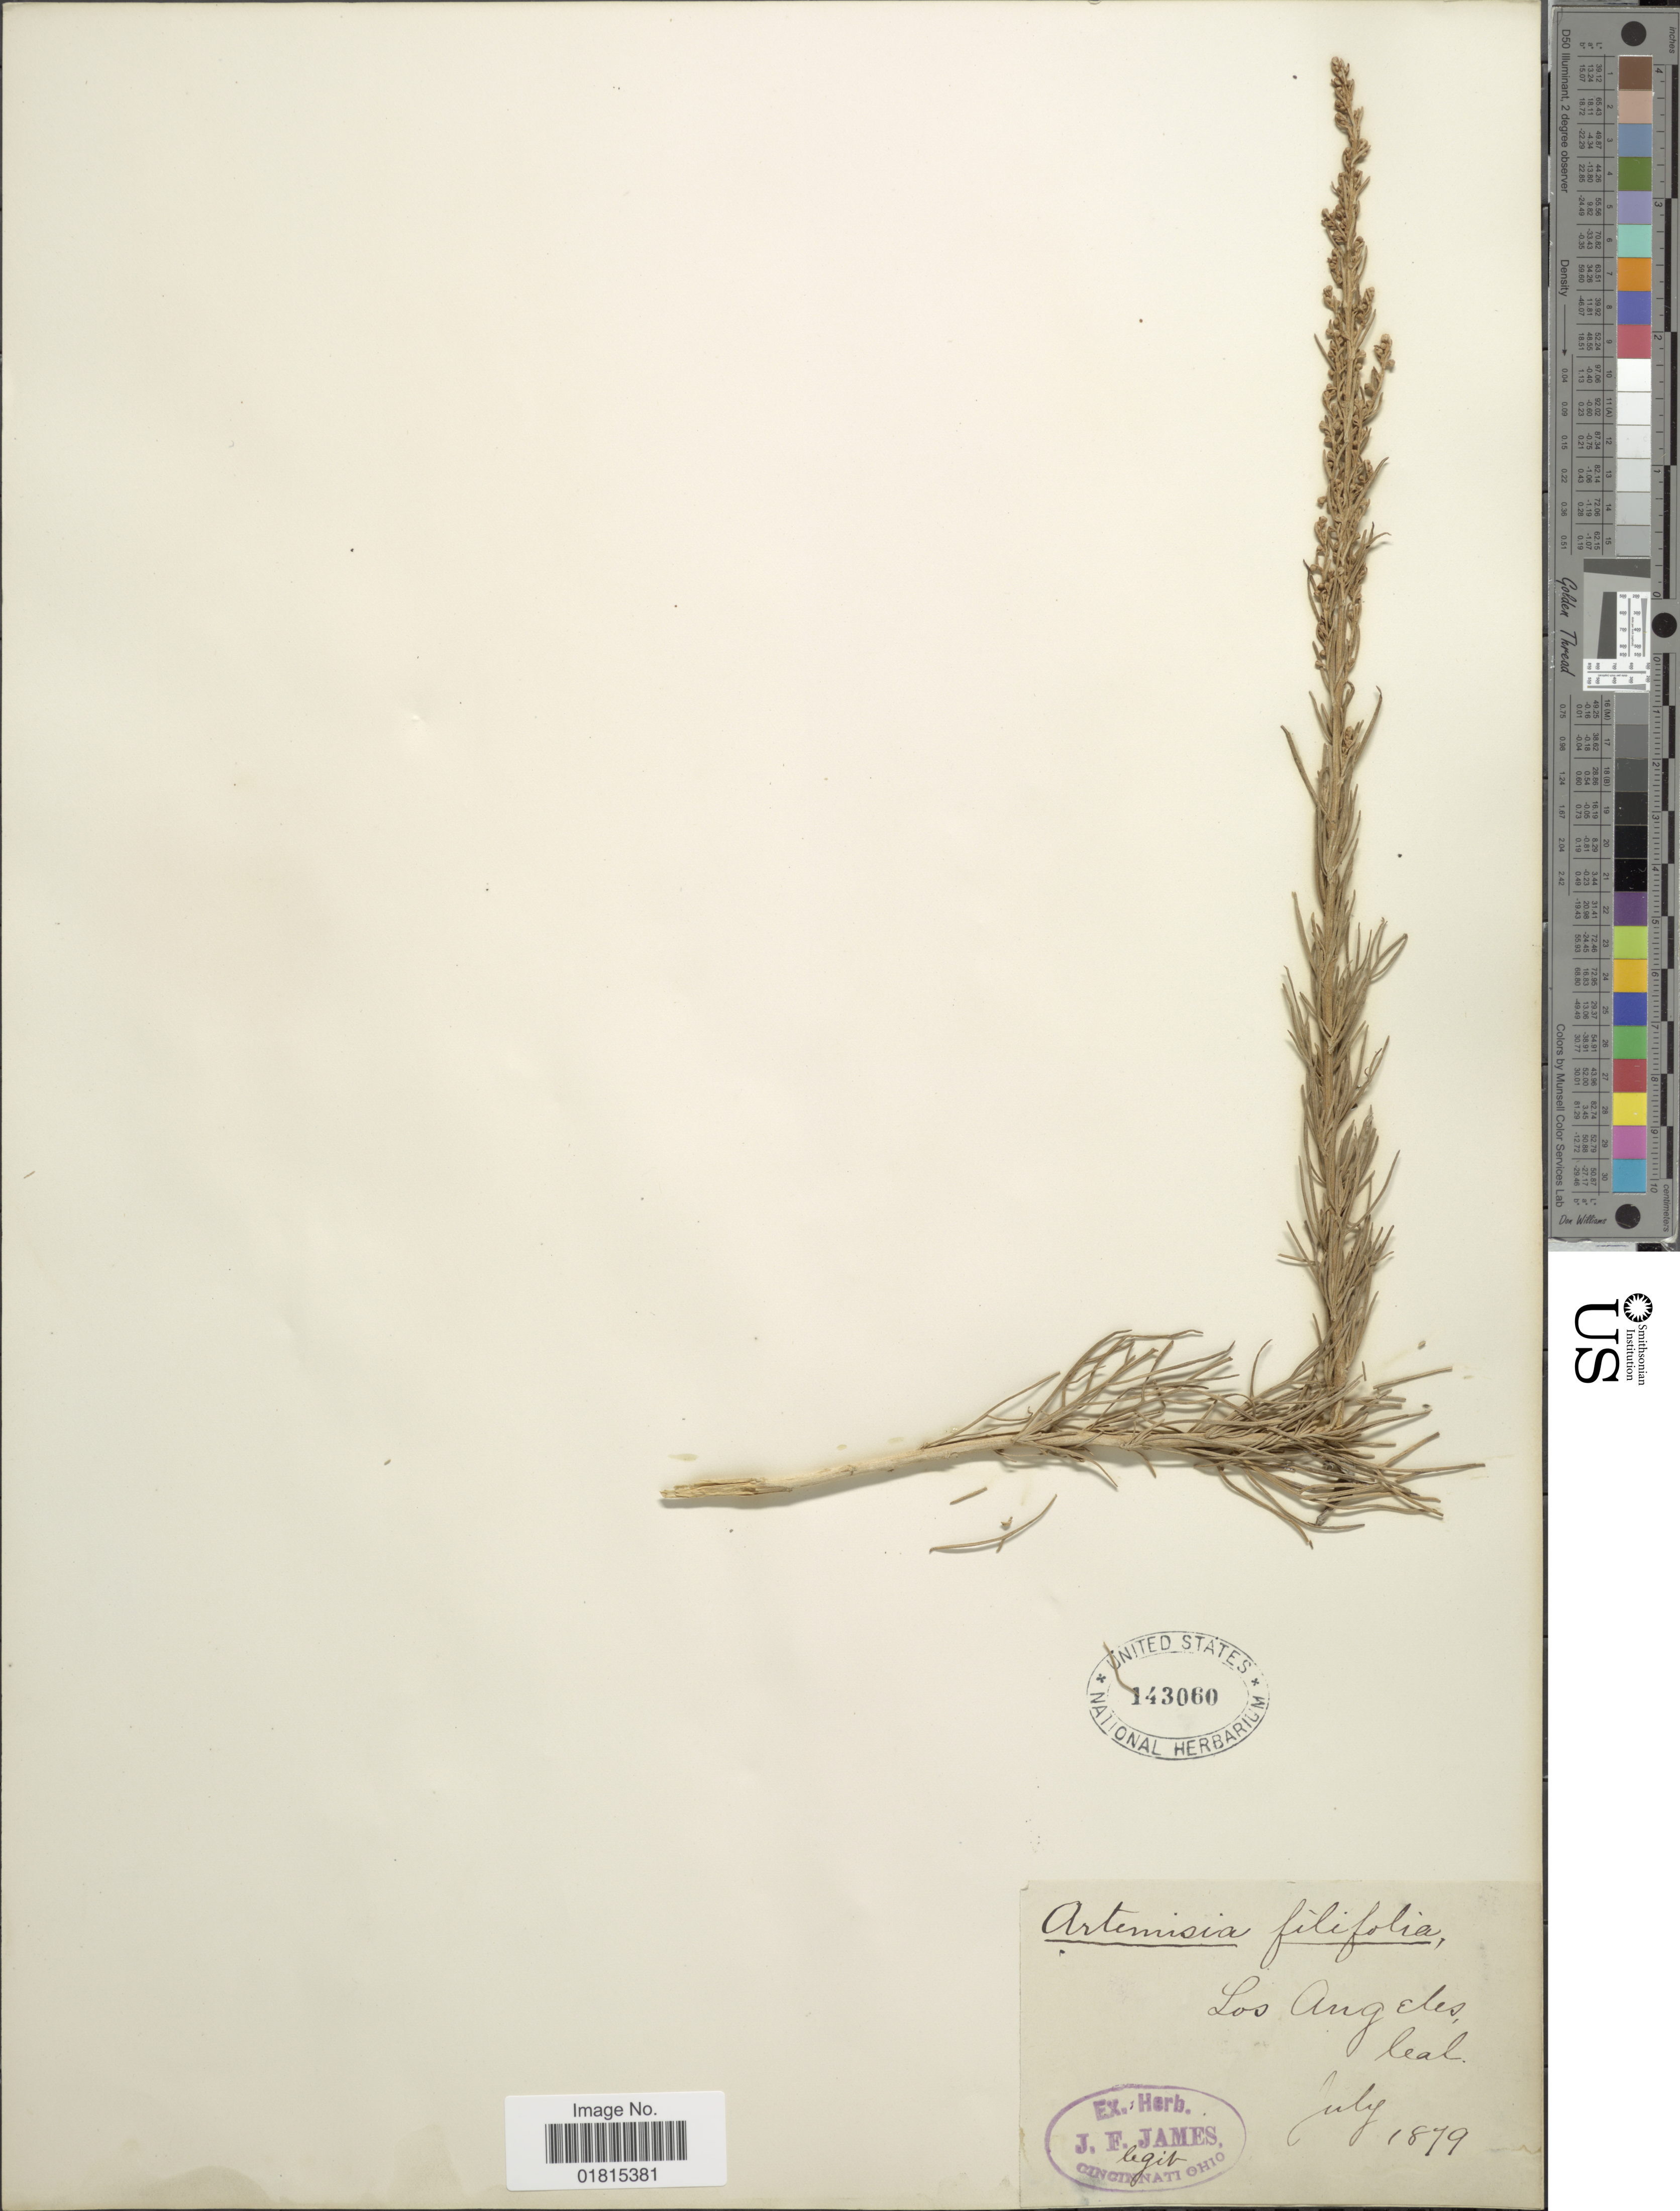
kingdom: Plantae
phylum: Tracheophyta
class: Magnoliopsida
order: Asterales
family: Asteraceae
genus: Artemisia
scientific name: Artemisia filifolia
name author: Torr.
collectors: J. James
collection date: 1879-07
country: United States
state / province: California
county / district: Los Angeles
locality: Los Angeles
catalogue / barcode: US 143060